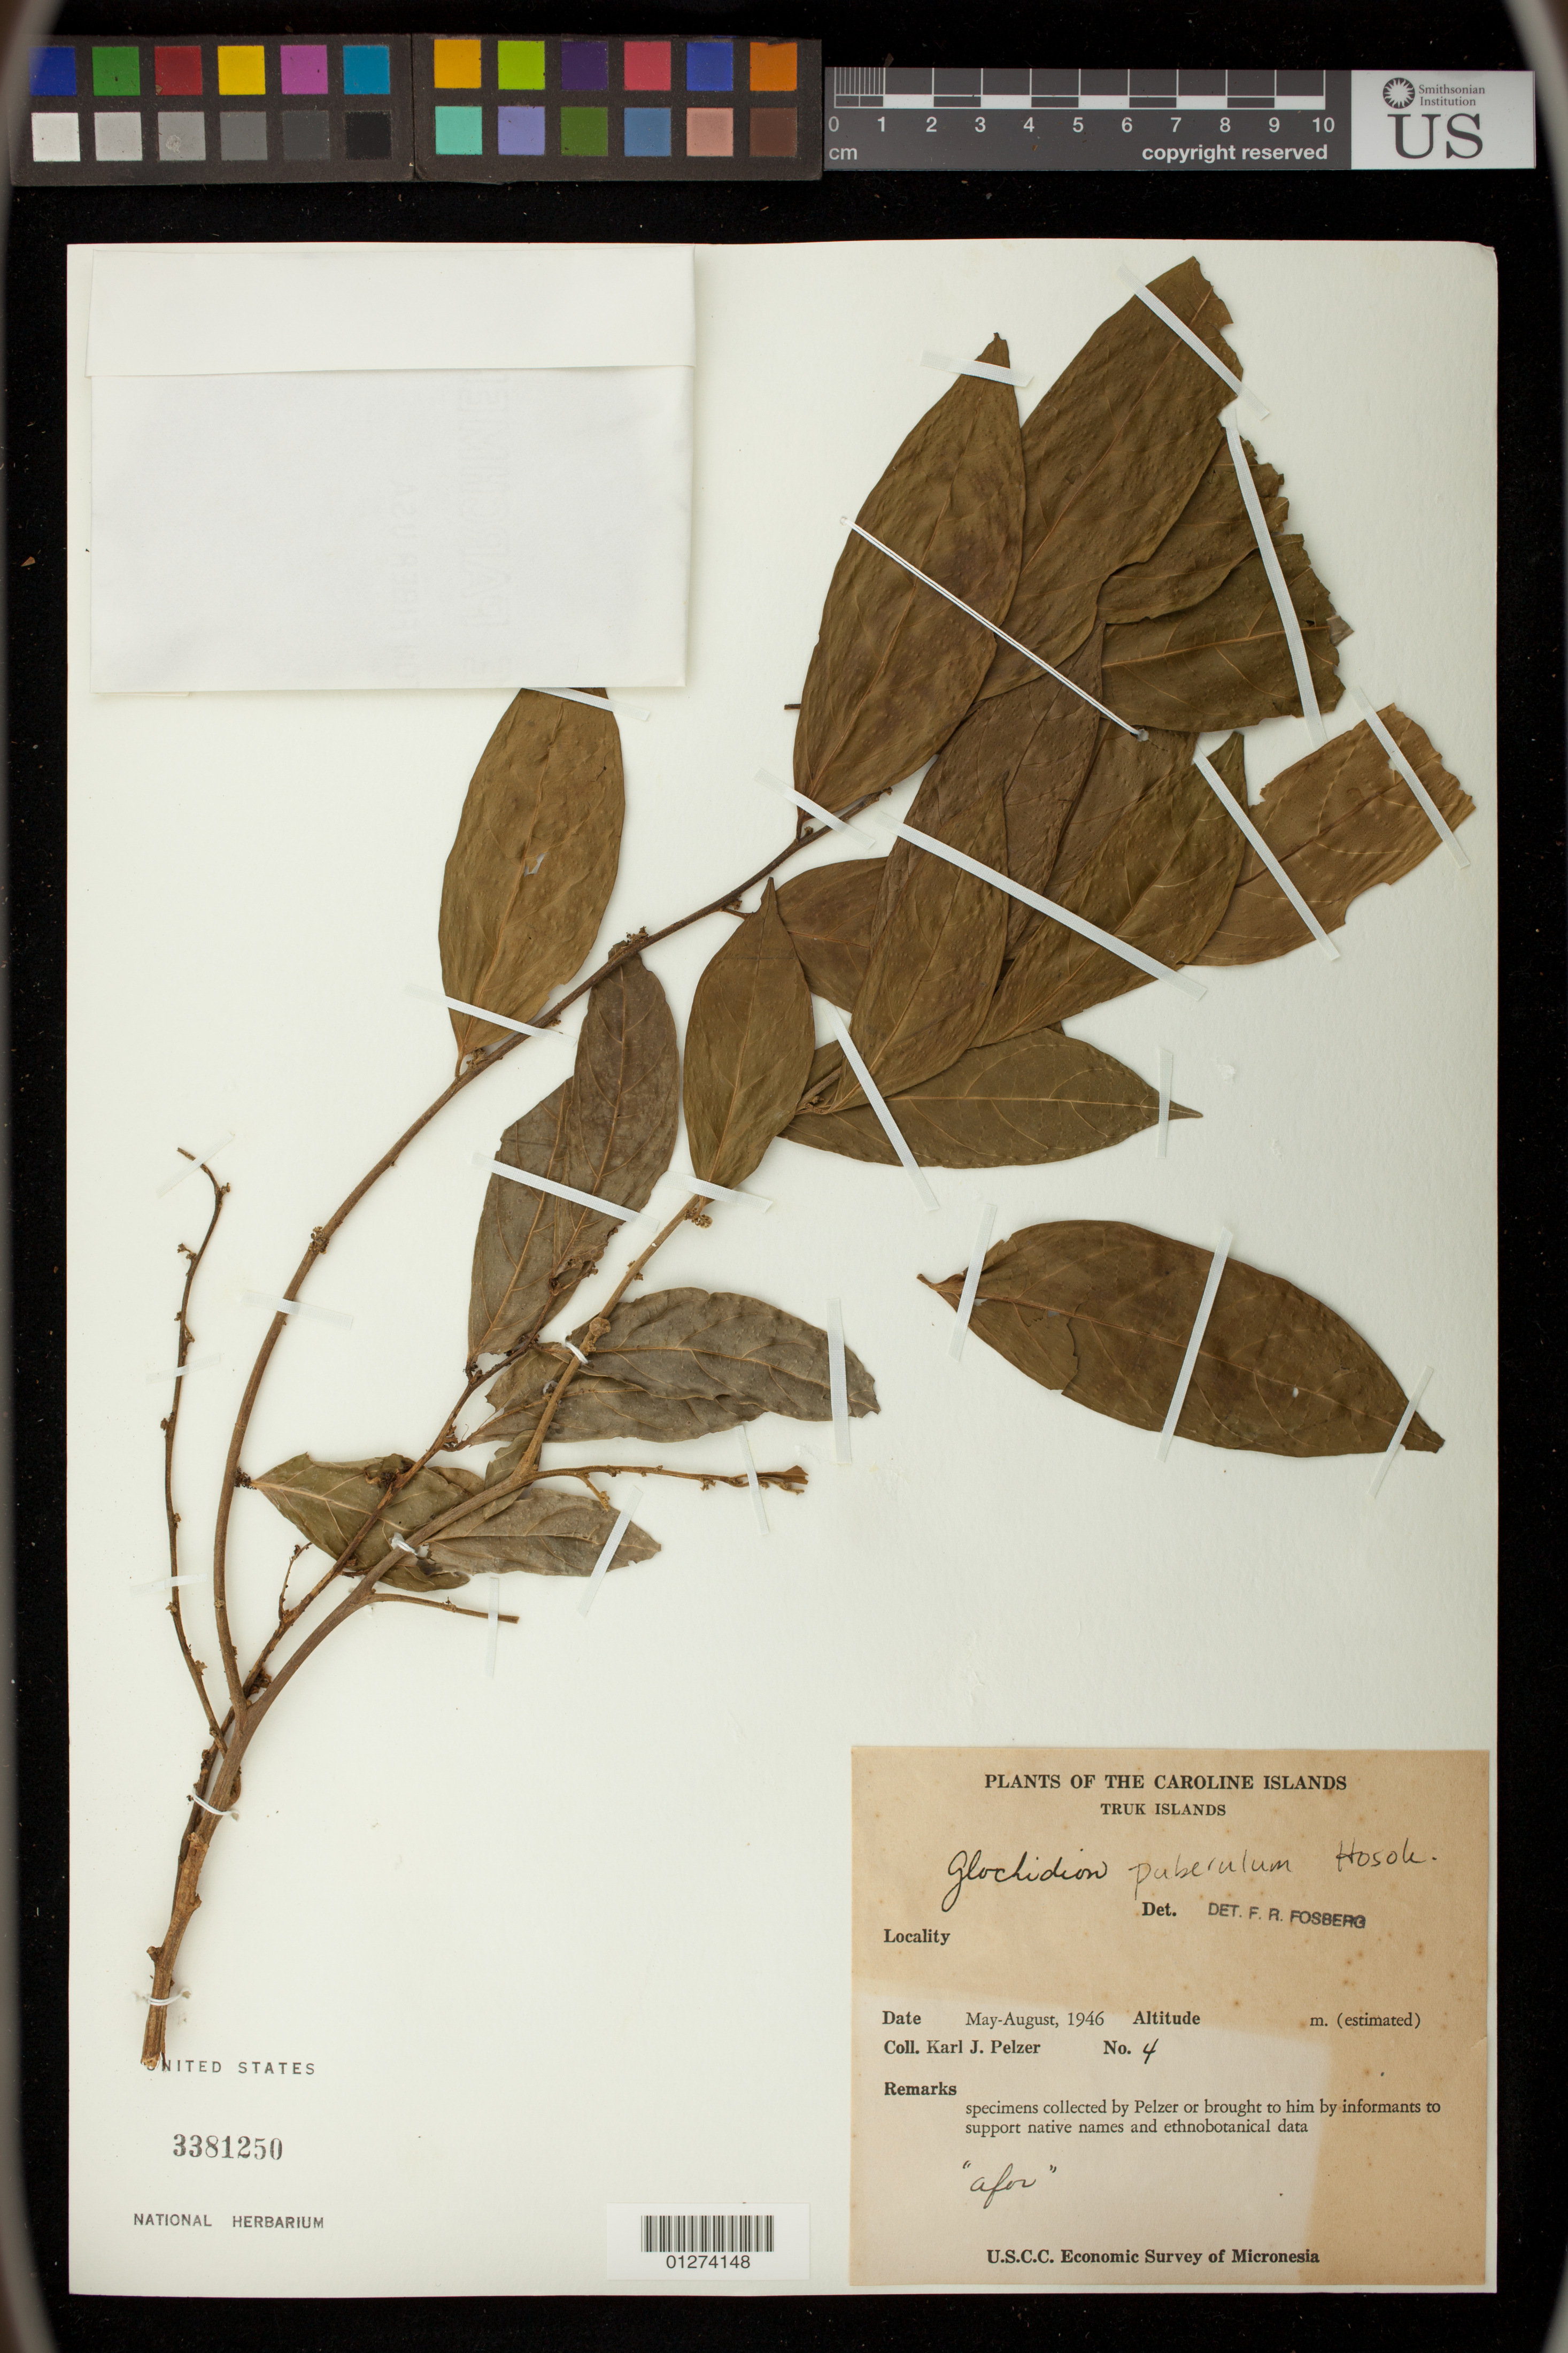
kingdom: Plantae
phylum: Tracheophyta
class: Magnoliopsida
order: Malpighiales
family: Phyllanthaceae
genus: Phyllanthus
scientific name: Phyllanthus senyavinianus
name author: (Glassman) W.L. Wagner & Lorence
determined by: Wagner, W. L., (BOT), Smithsonian Institution - National Museum of Natural History (UNITED STATES)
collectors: K. J. Pelzer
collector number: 4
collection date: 1946-05/1946-08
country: Micronesia, Federated States of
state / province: Truk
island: Truk Is.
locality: Caroline Islands. Truk [Chuuk] Islands.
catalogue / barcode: US 3381250